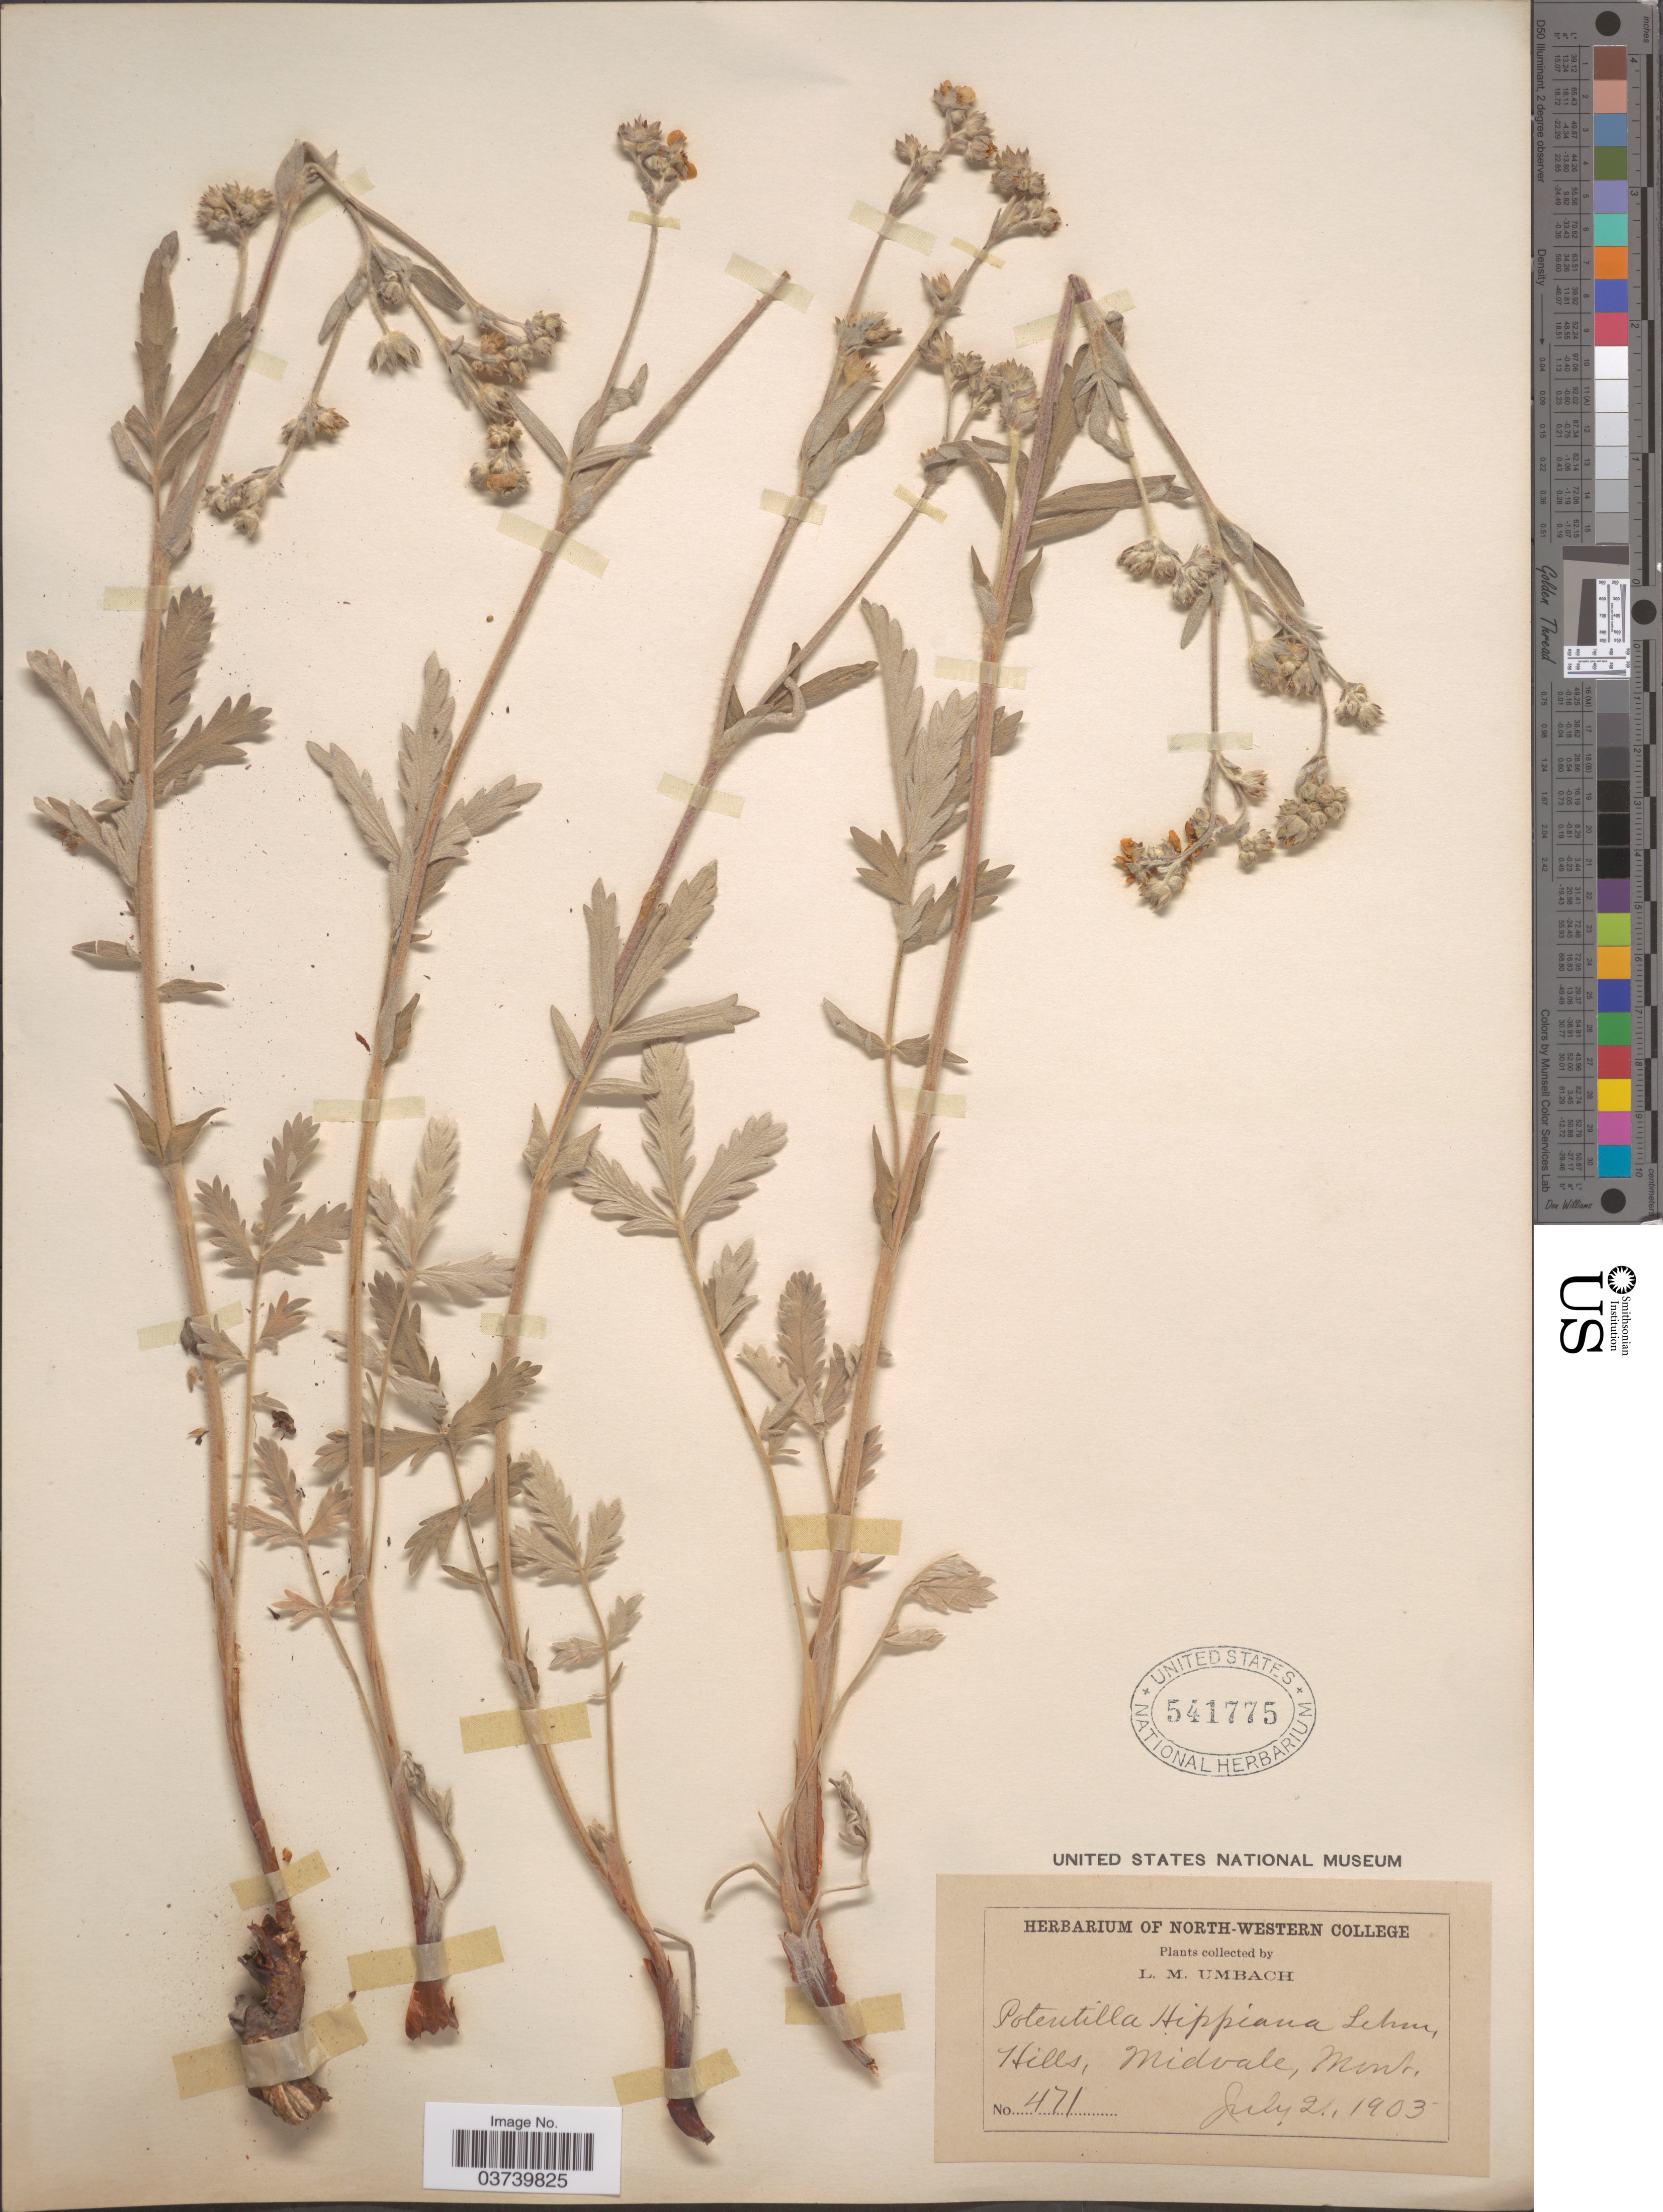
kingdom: Plantae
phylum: Tracheophyta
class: Magnoliopsida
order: Rosales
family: Rosaceae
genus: Potentilla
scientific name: Potentilla hippiana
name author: Lehm.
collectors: L. M. Umbach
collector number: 471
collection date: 1903-07-21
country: United States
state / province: Montana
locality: Hills, Midvale.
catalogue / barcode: US 541775